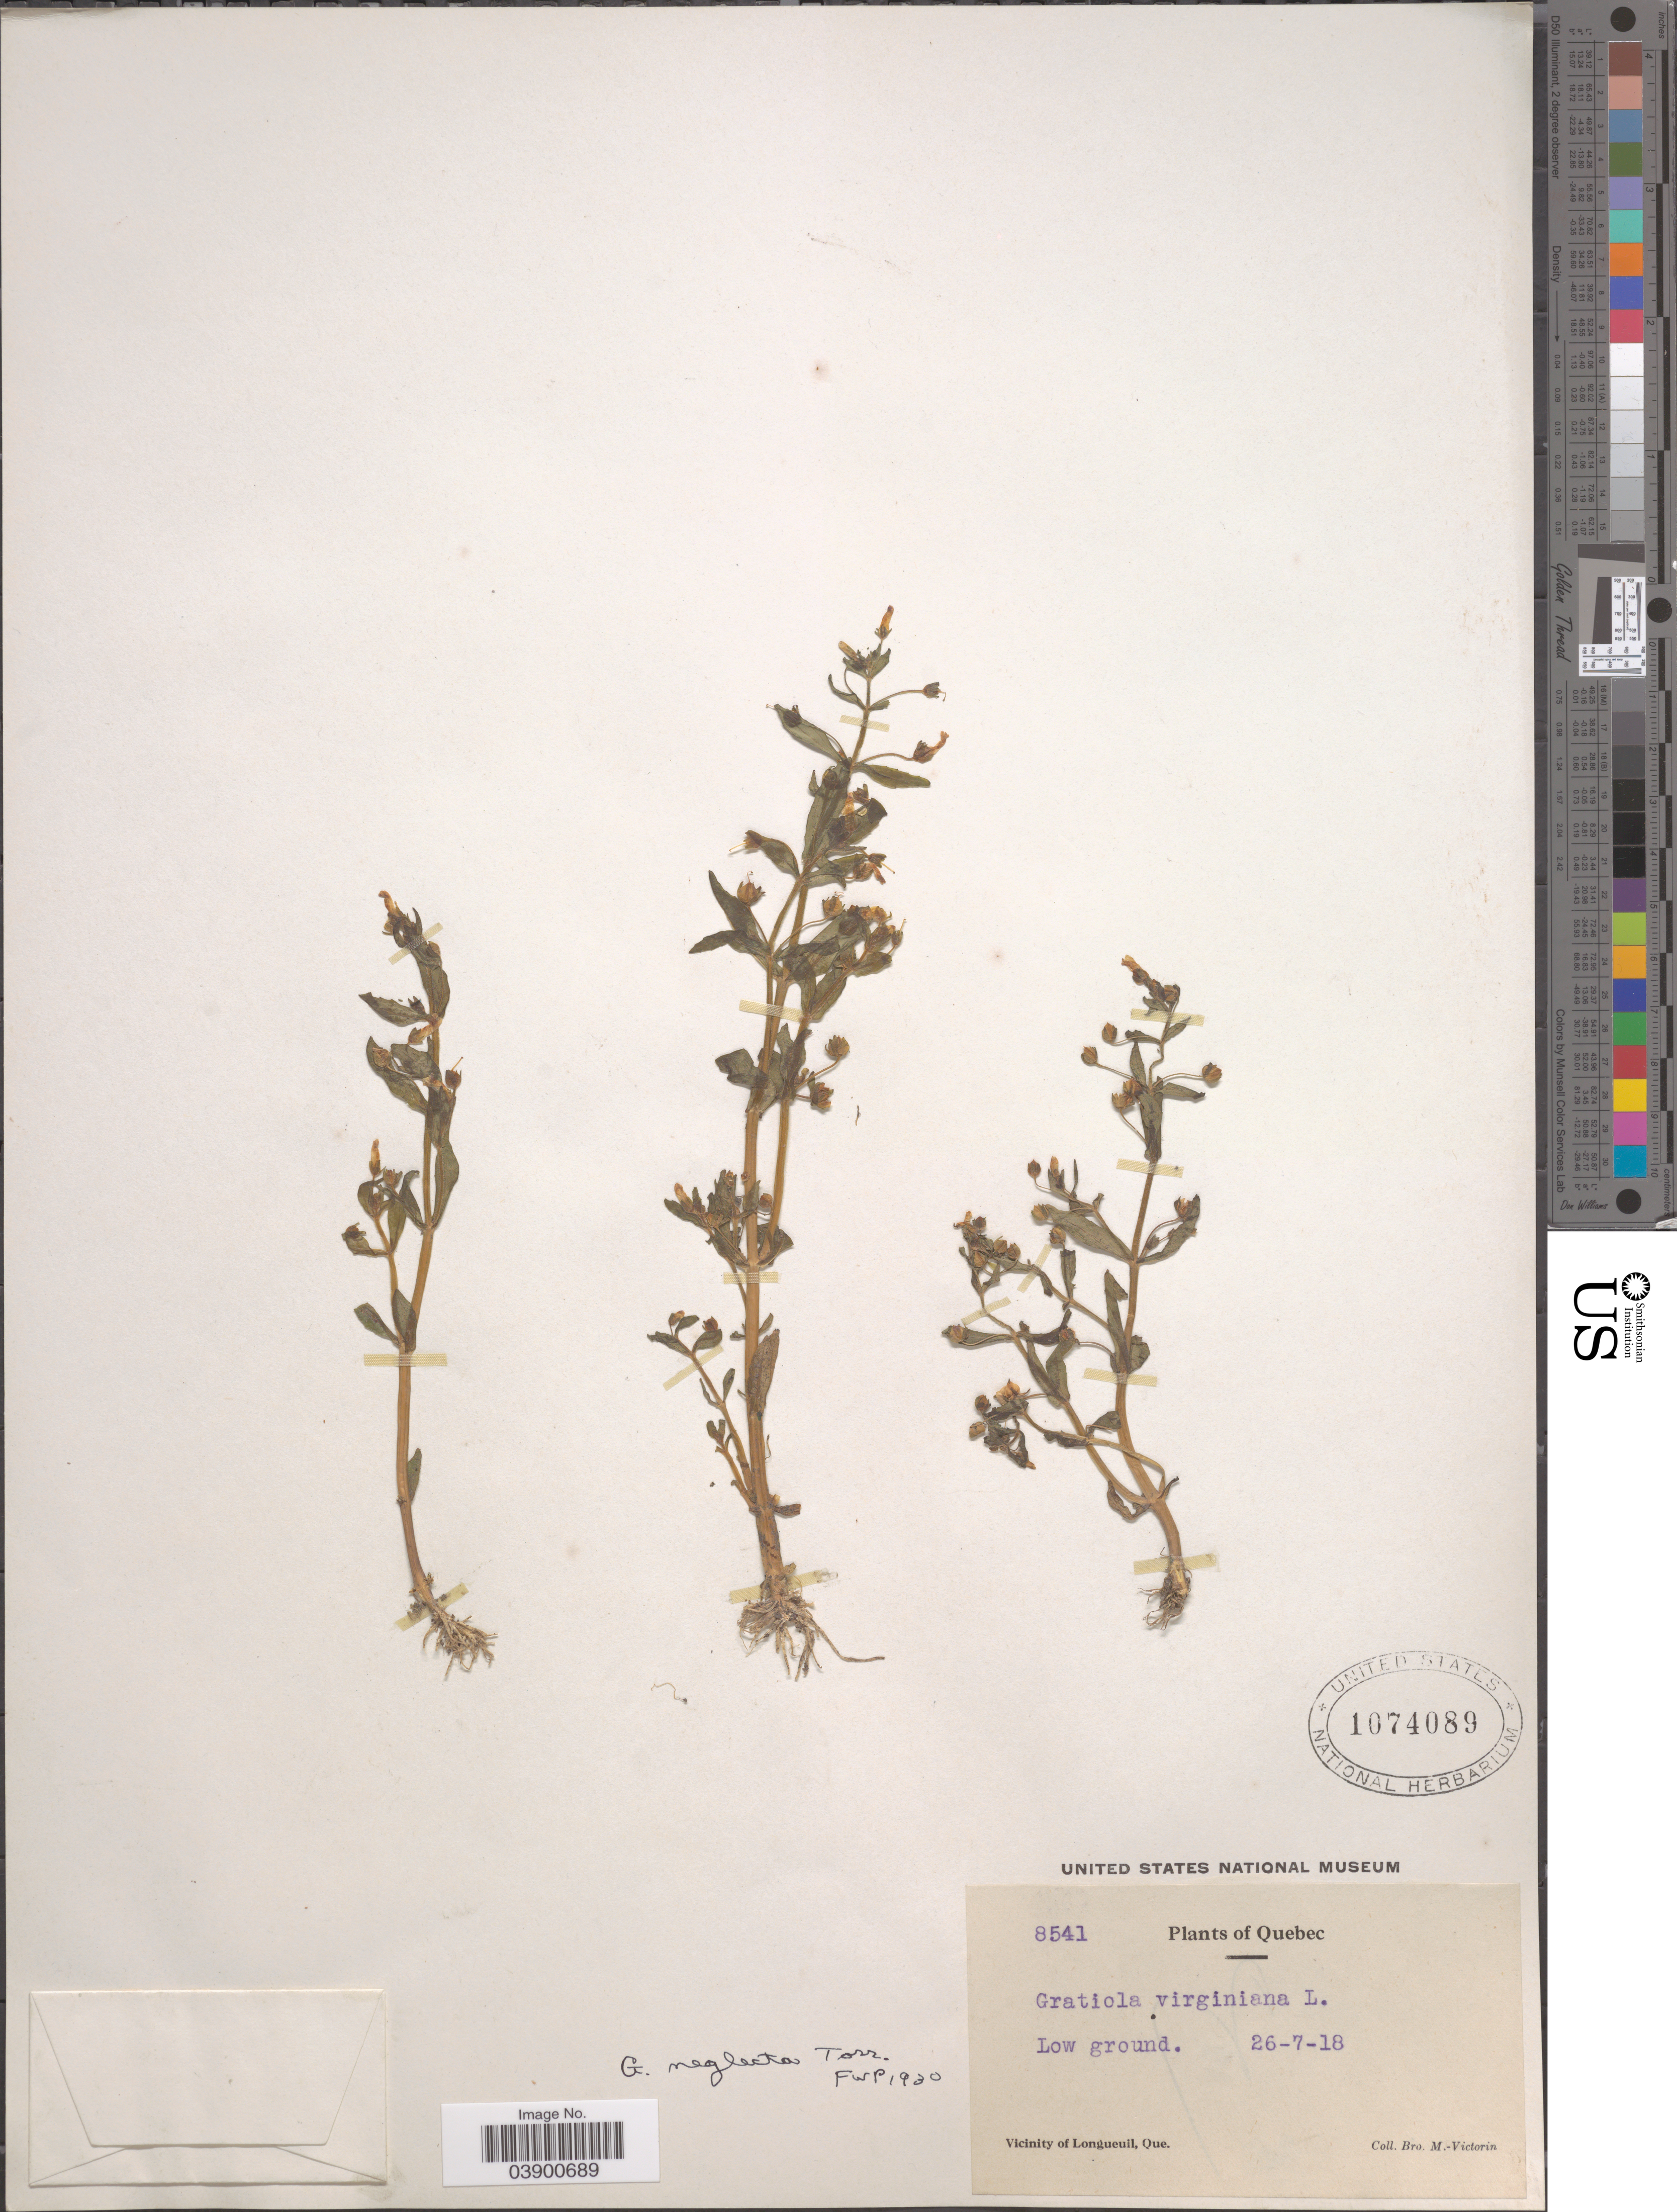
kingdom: Plantae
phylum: Tracheophyta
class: Magnoliopsida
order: Lamiales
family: Plantaginaceae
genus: Gratiola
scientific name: Gratiola neglecta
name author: Torr.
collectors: Fr. Marie-Victorin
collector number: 8541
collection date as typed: Transcribed d/m/y: 26/7/18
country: Canada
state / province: Quebec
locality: Vicinity of Longueuil.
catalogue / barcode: US 1074089